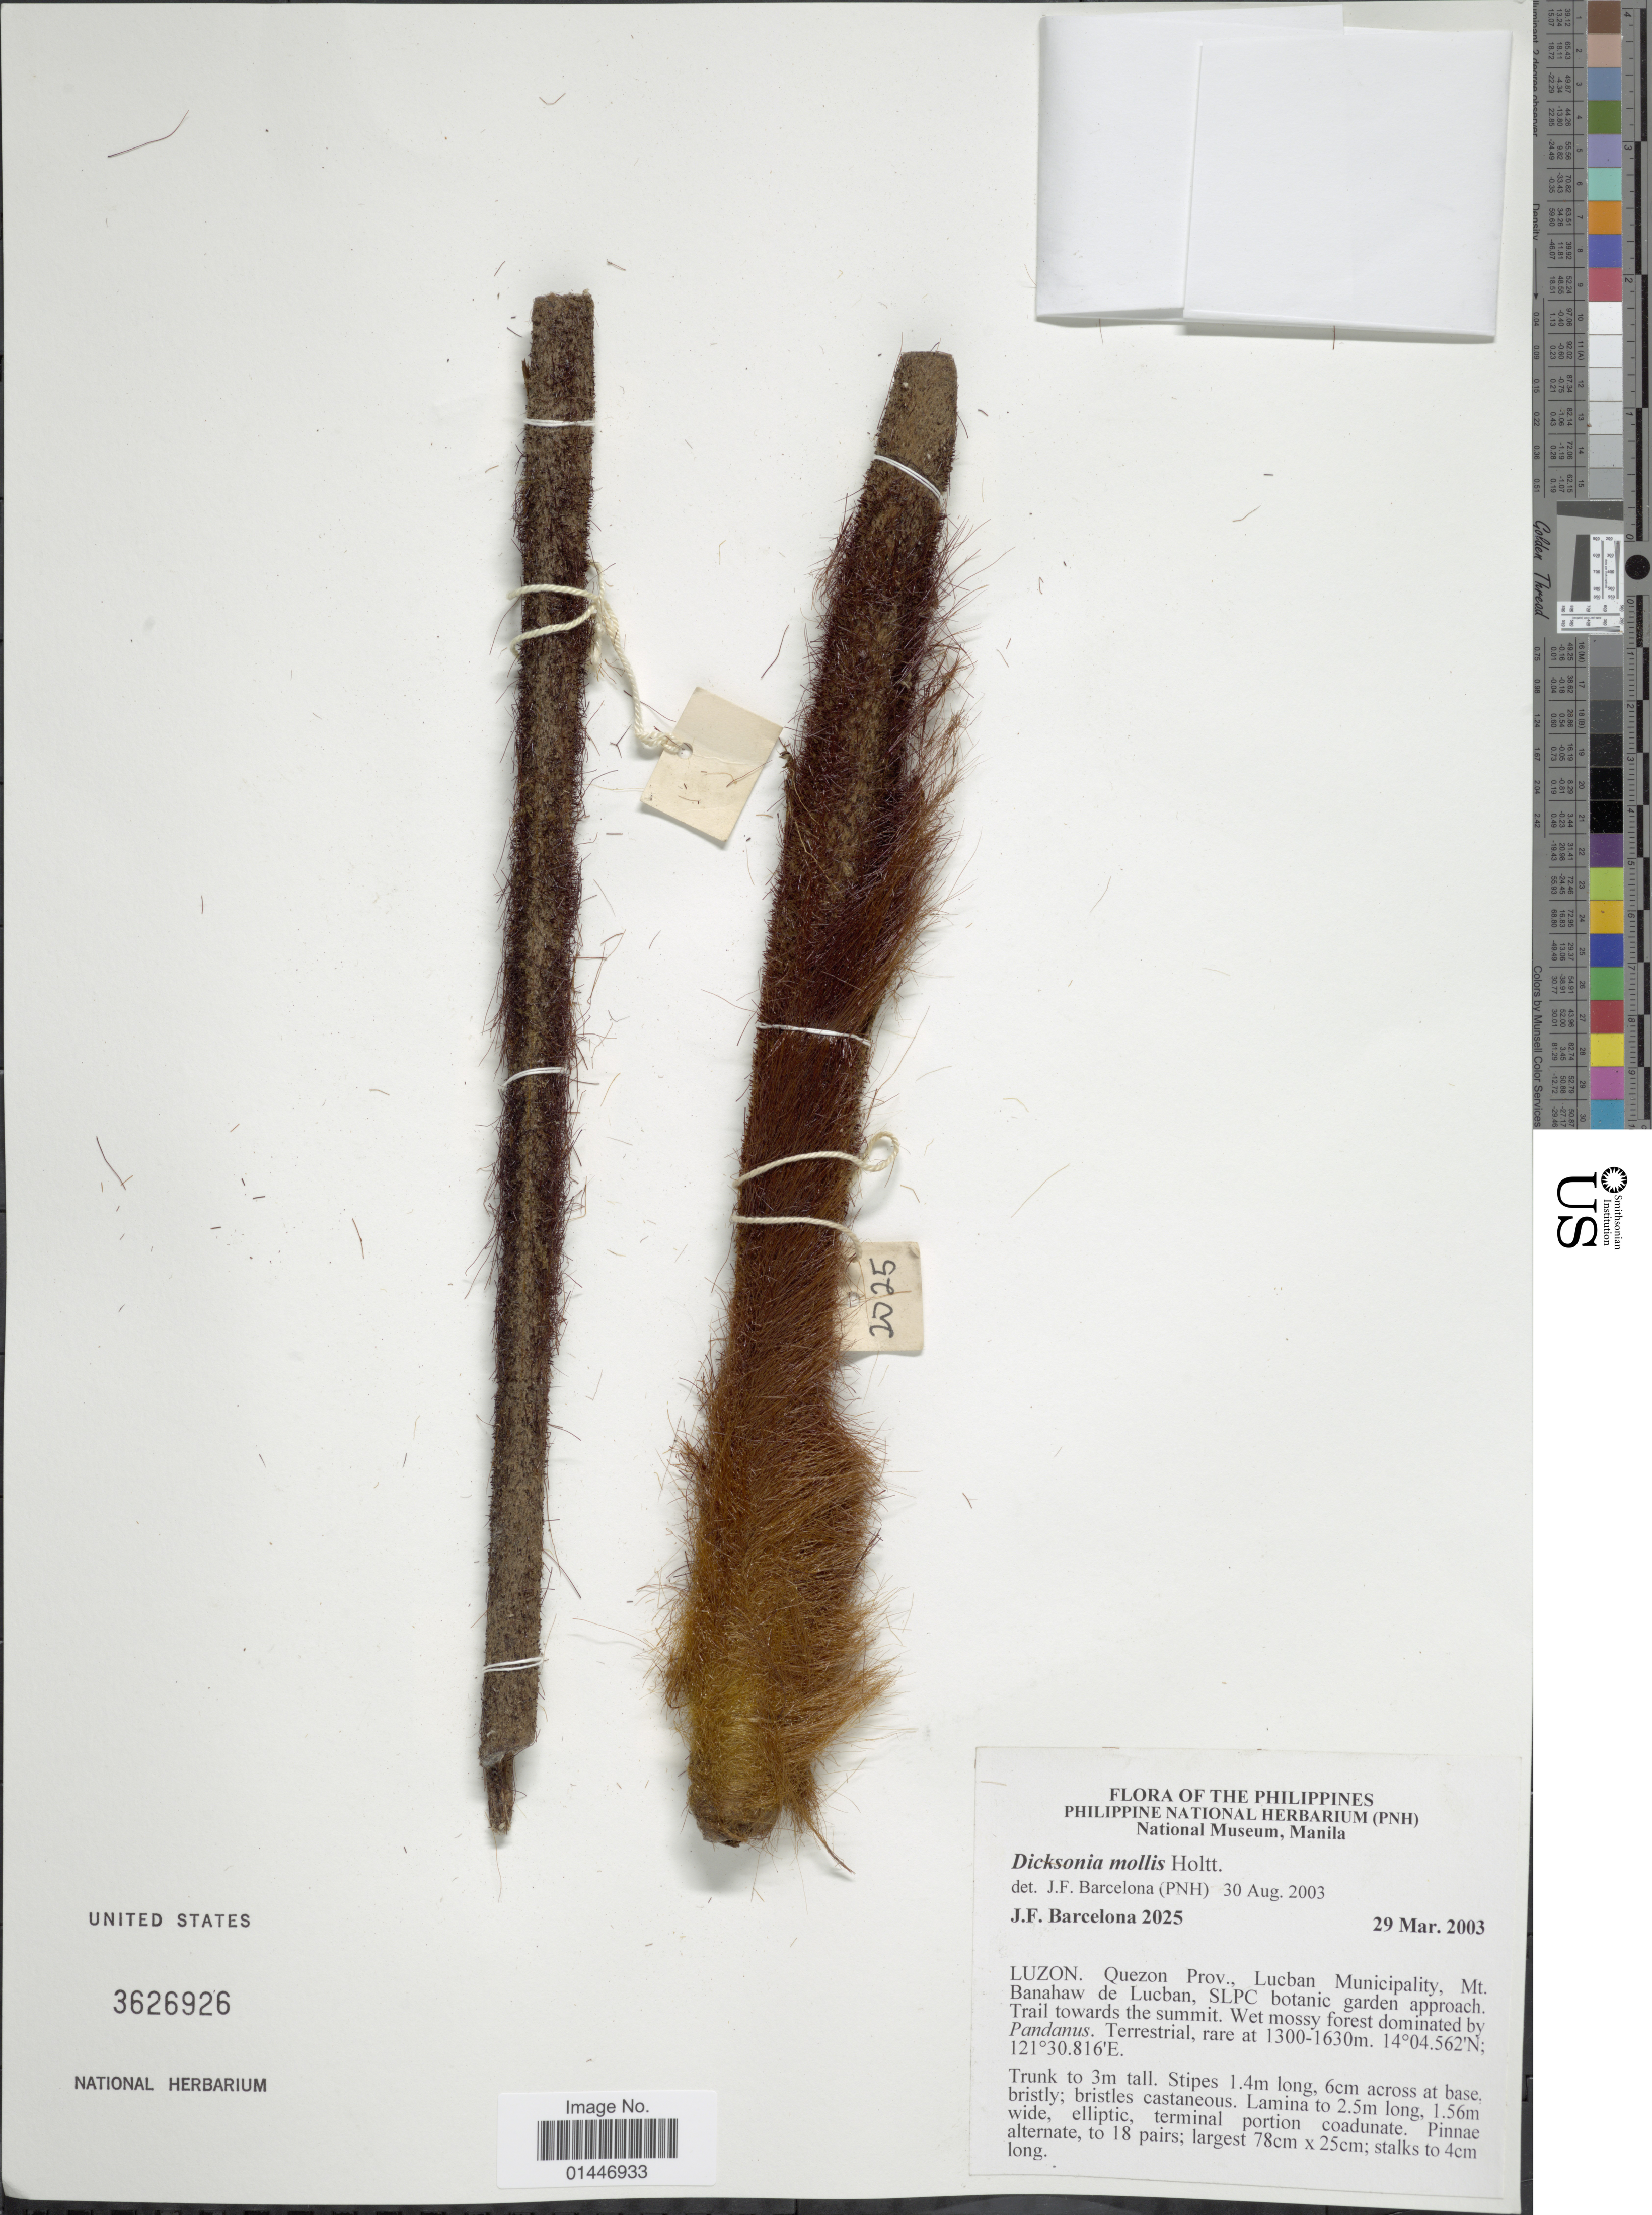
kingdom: Plantae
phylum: Tracheophyta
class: Polypodiopsida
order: Cyatheales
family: Dicksoniaceae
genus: Dicksonia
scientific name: Dicksonia mollis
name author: Holttum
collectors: J. F. Barcelona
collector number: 2025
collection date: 2003-03-29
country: Philippines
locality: Luzon. Quezon Prov., Lucban Municipality, Mt. Banahaw de Lucban, SLPC botanic garden approach. Trail towards the summit.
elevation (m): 1300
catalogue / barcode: US 3626926